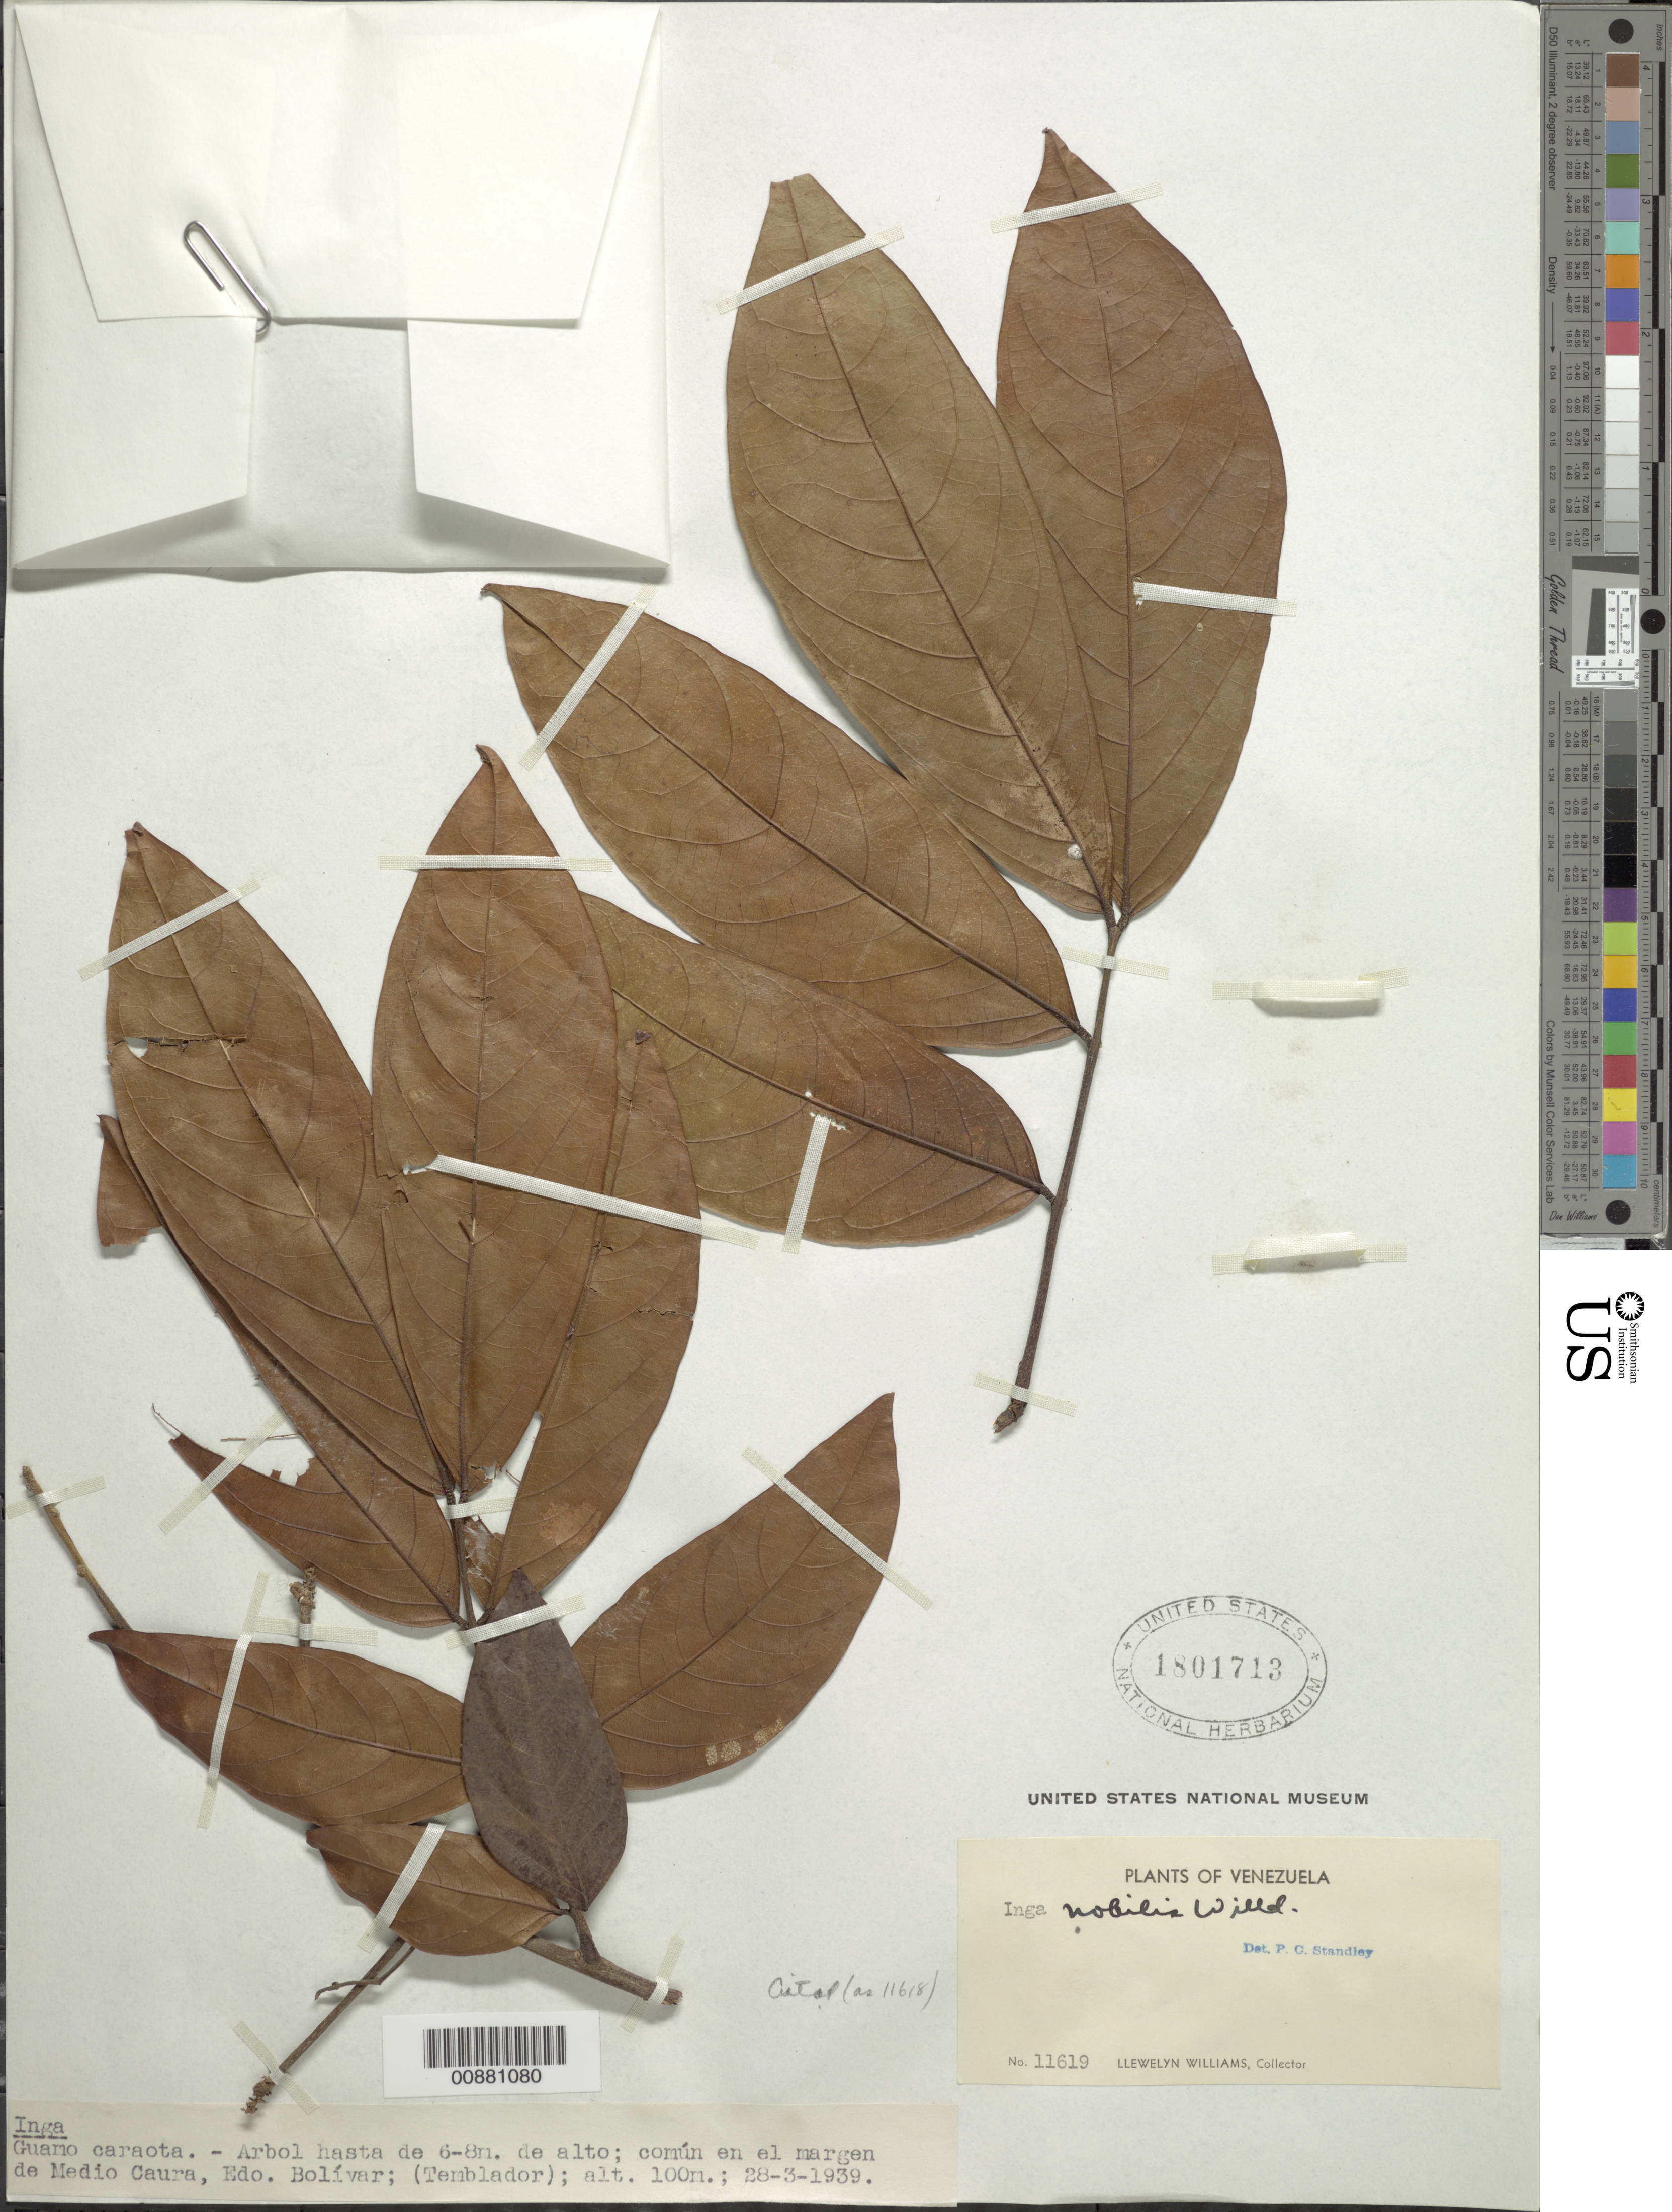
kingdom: Plantae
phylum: Tracheophyta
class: Magnoliopsida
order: Fabales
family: Fabaceae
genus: Inga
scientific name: Inga nobilis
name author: Willd.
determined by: Standley, Paul C.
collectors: Ll. Williams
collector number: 11619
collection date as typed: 28-Mar-39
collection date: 1939-03-28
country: Venezuela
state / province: Bolívar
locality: Temblador, Medio Caura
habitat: Margen del rio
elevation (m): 100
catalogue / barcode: US 1801713